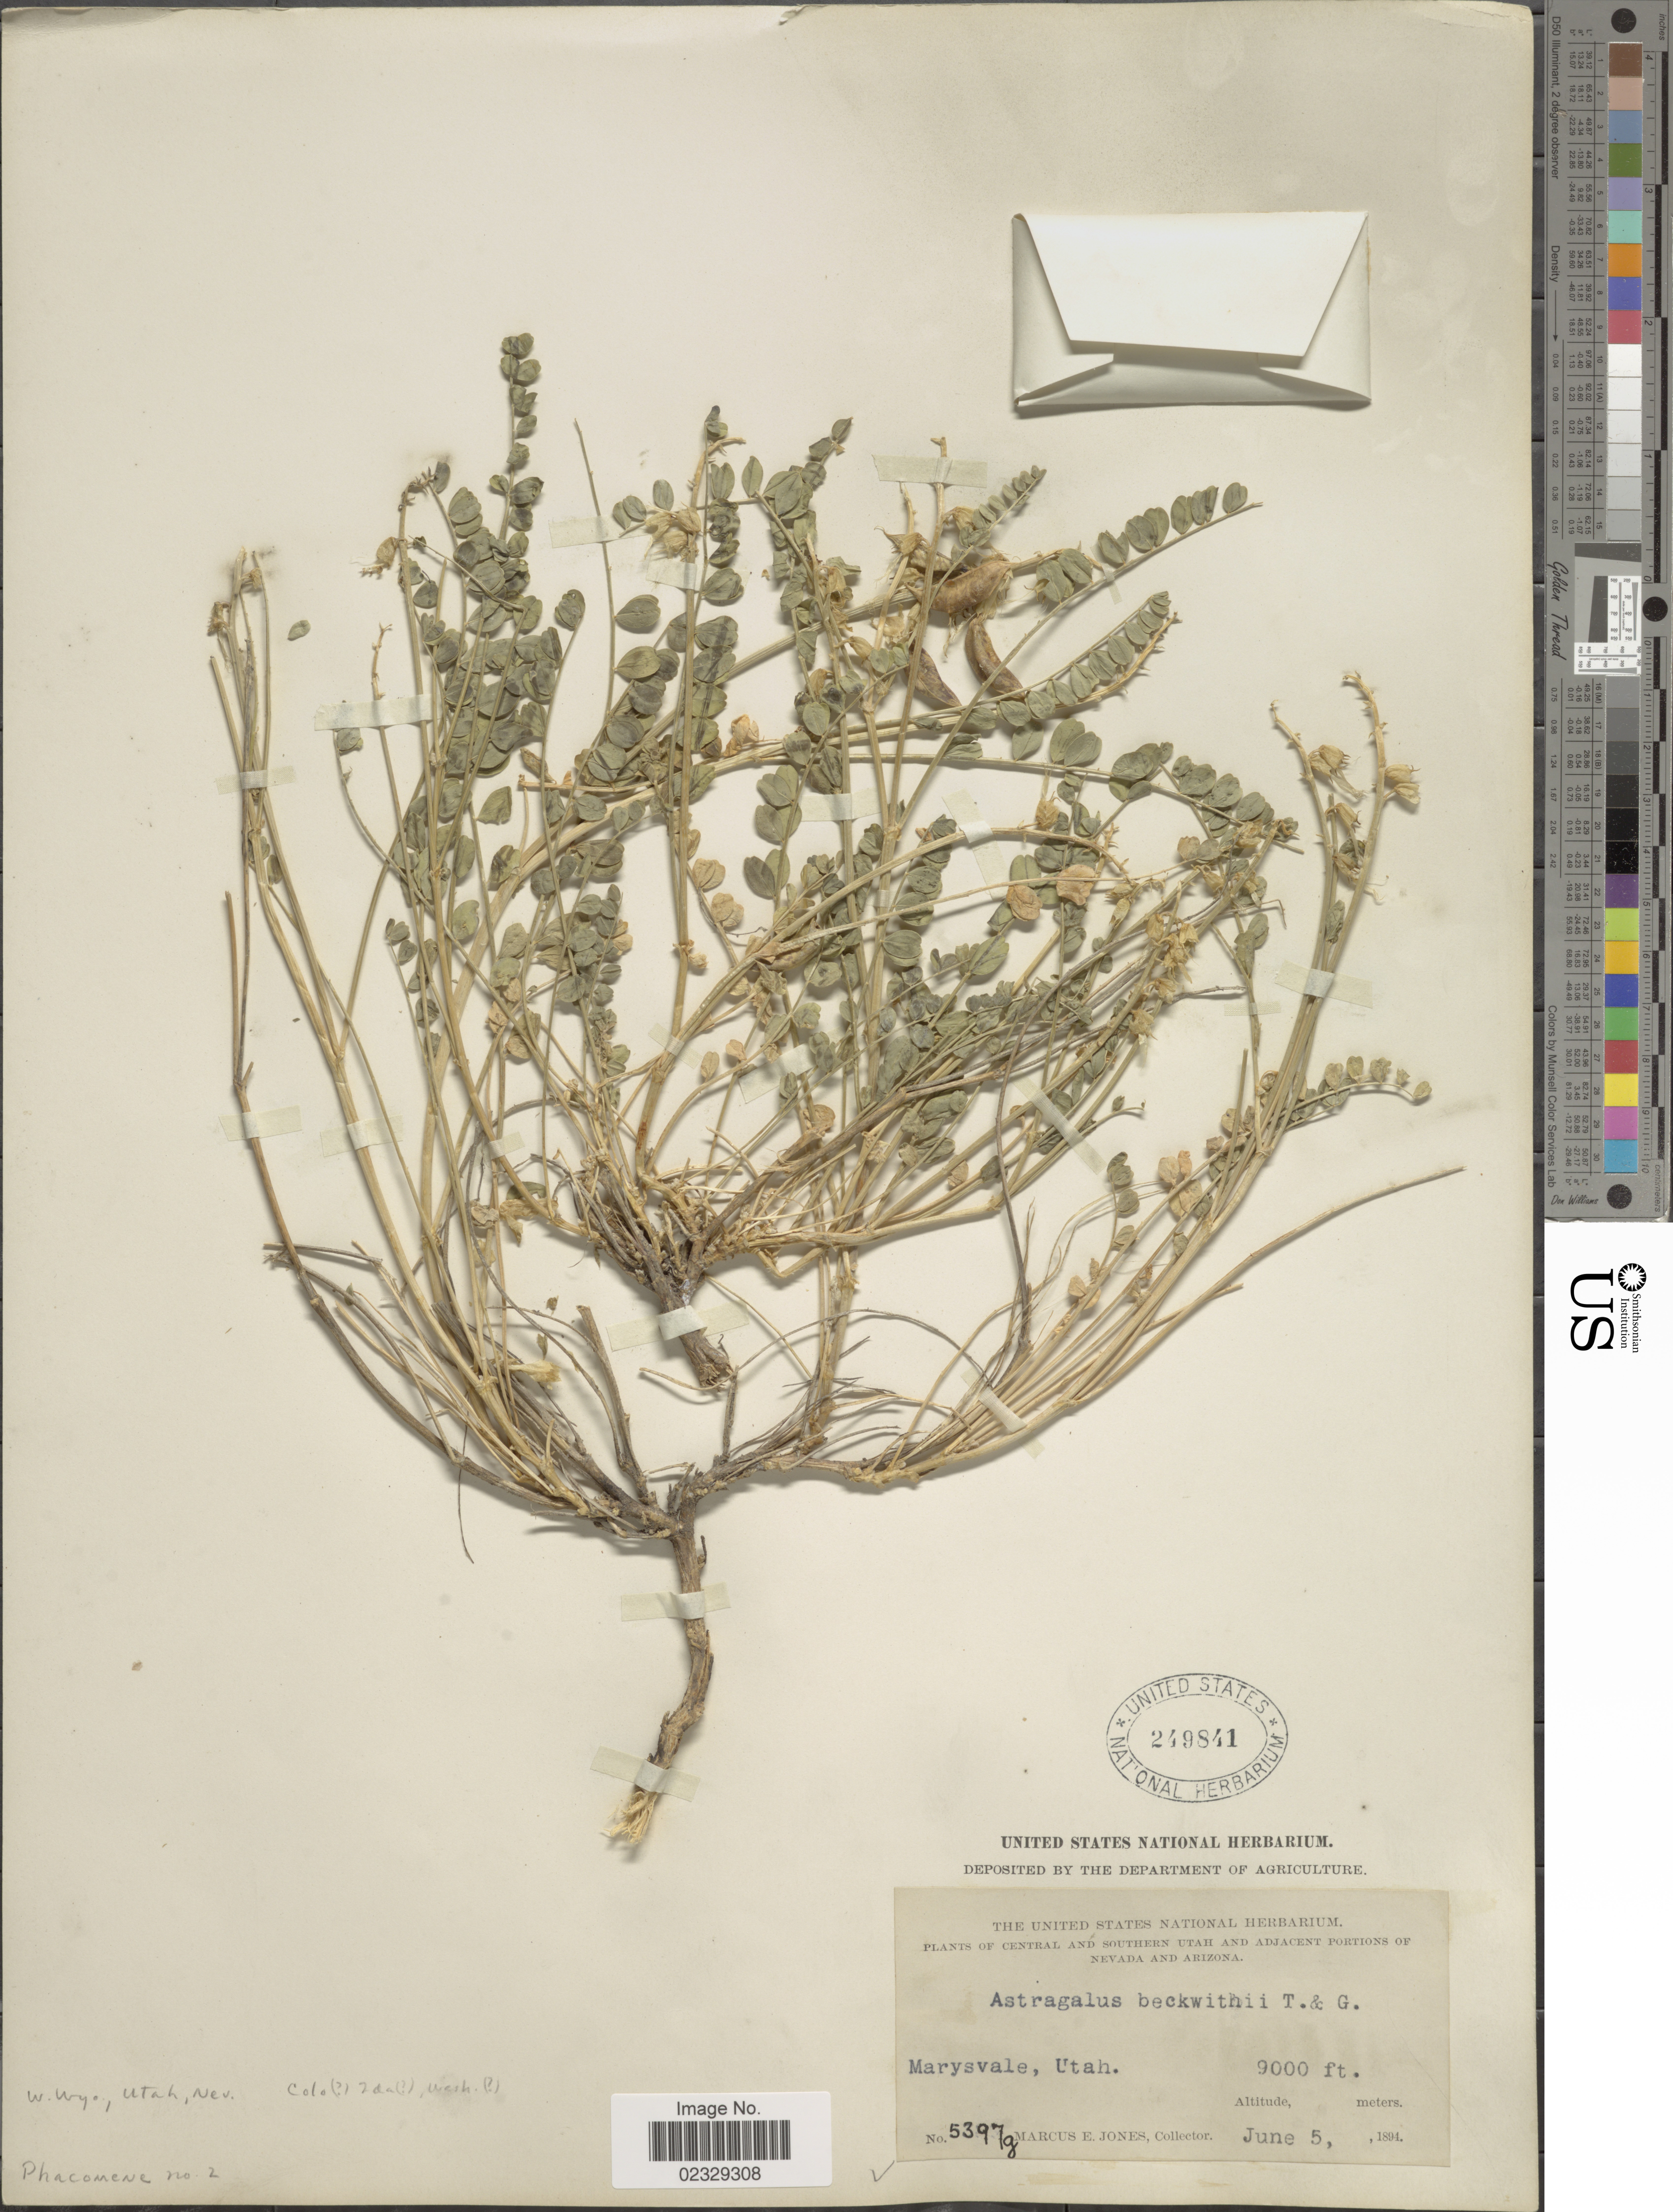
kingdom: Plantae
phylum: Tracheophyta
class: Magnoliopsida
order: Fabales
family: Fabaceae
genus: Astragalus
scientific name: Astragalus beckwithii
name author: Torr. & A. Gray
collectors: M. E. Jones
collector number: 5397g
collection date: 1894-06-05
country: United States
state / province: Utah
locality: Central and Southern Utah and Adjacent Portions of Nevada and Arizona, Marysvale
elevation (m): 2743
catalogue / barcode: US 249841